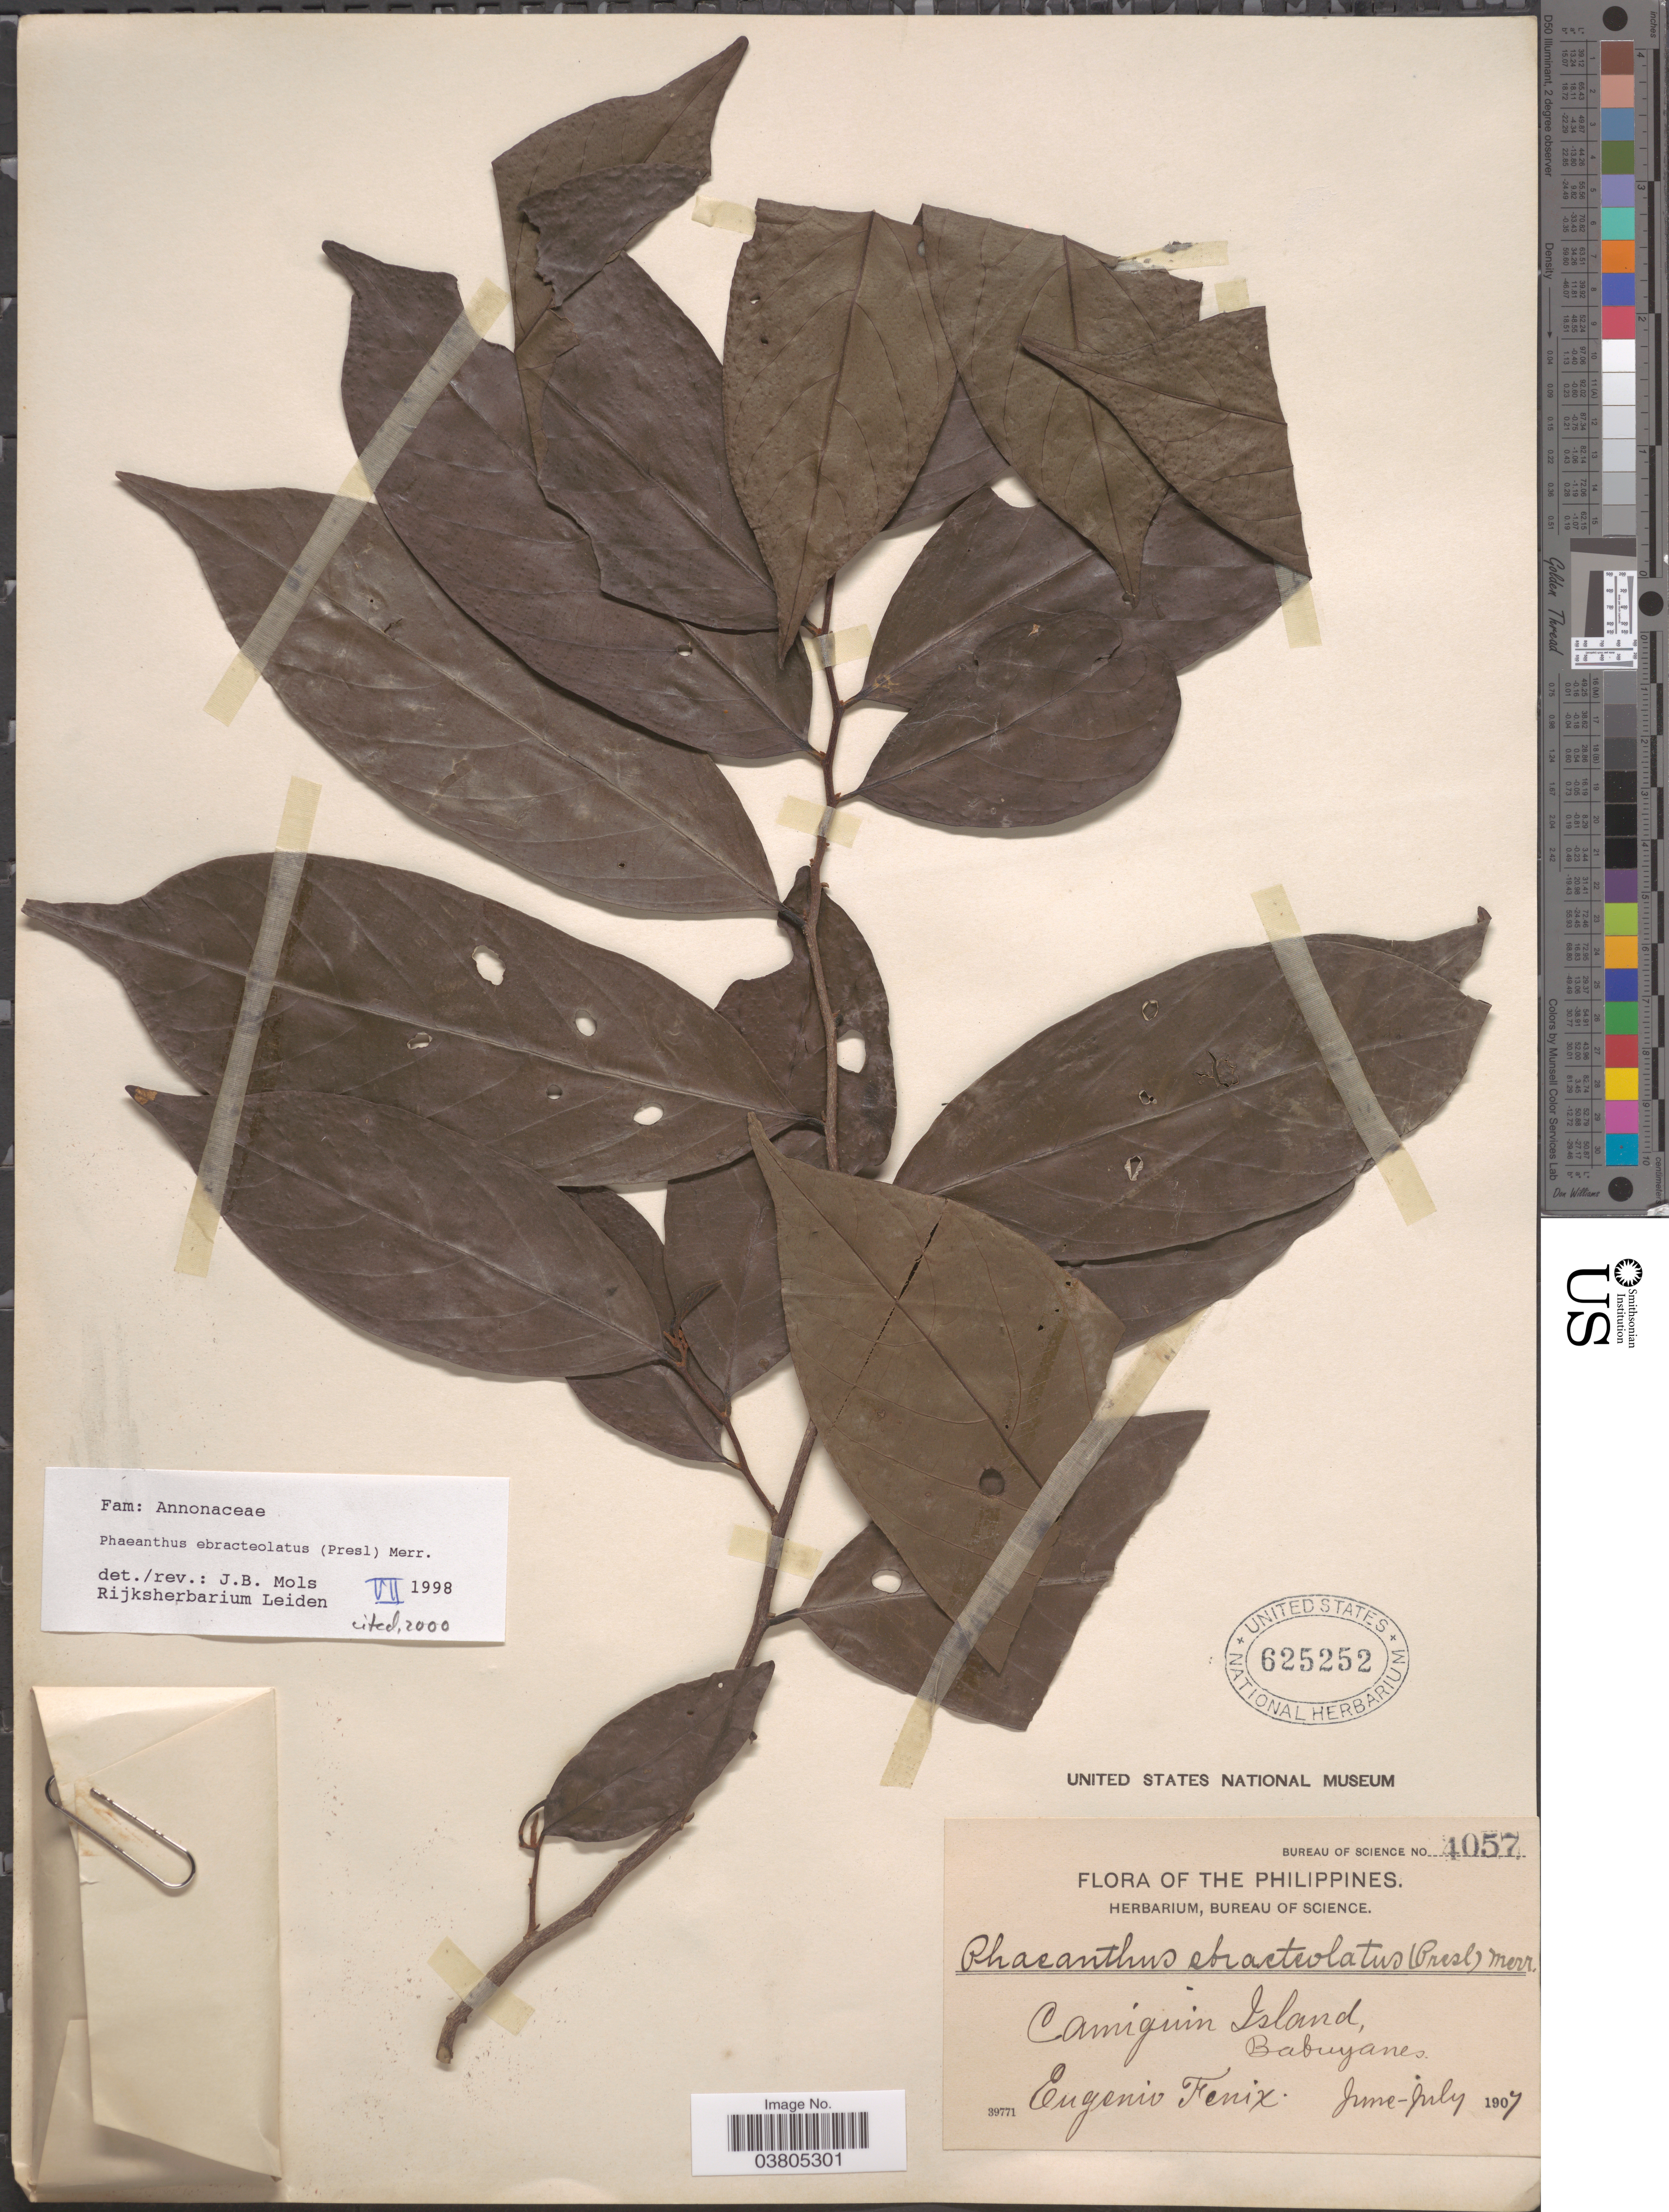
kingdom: Plantae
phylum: Tracheophyta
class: Magnoliopsida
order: Magnoliales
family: Annonaceae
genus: Phaeanthus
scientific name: Phaeanthus ebracteolatus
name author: (C. Presl) Merr.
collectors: E. Fenix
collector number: Bureau of Science 4057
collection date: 1907-06/1907-07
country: Philippines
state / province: Northern Mindanao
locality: Camiguin Island, Babuyanes.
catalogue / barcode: US 625252